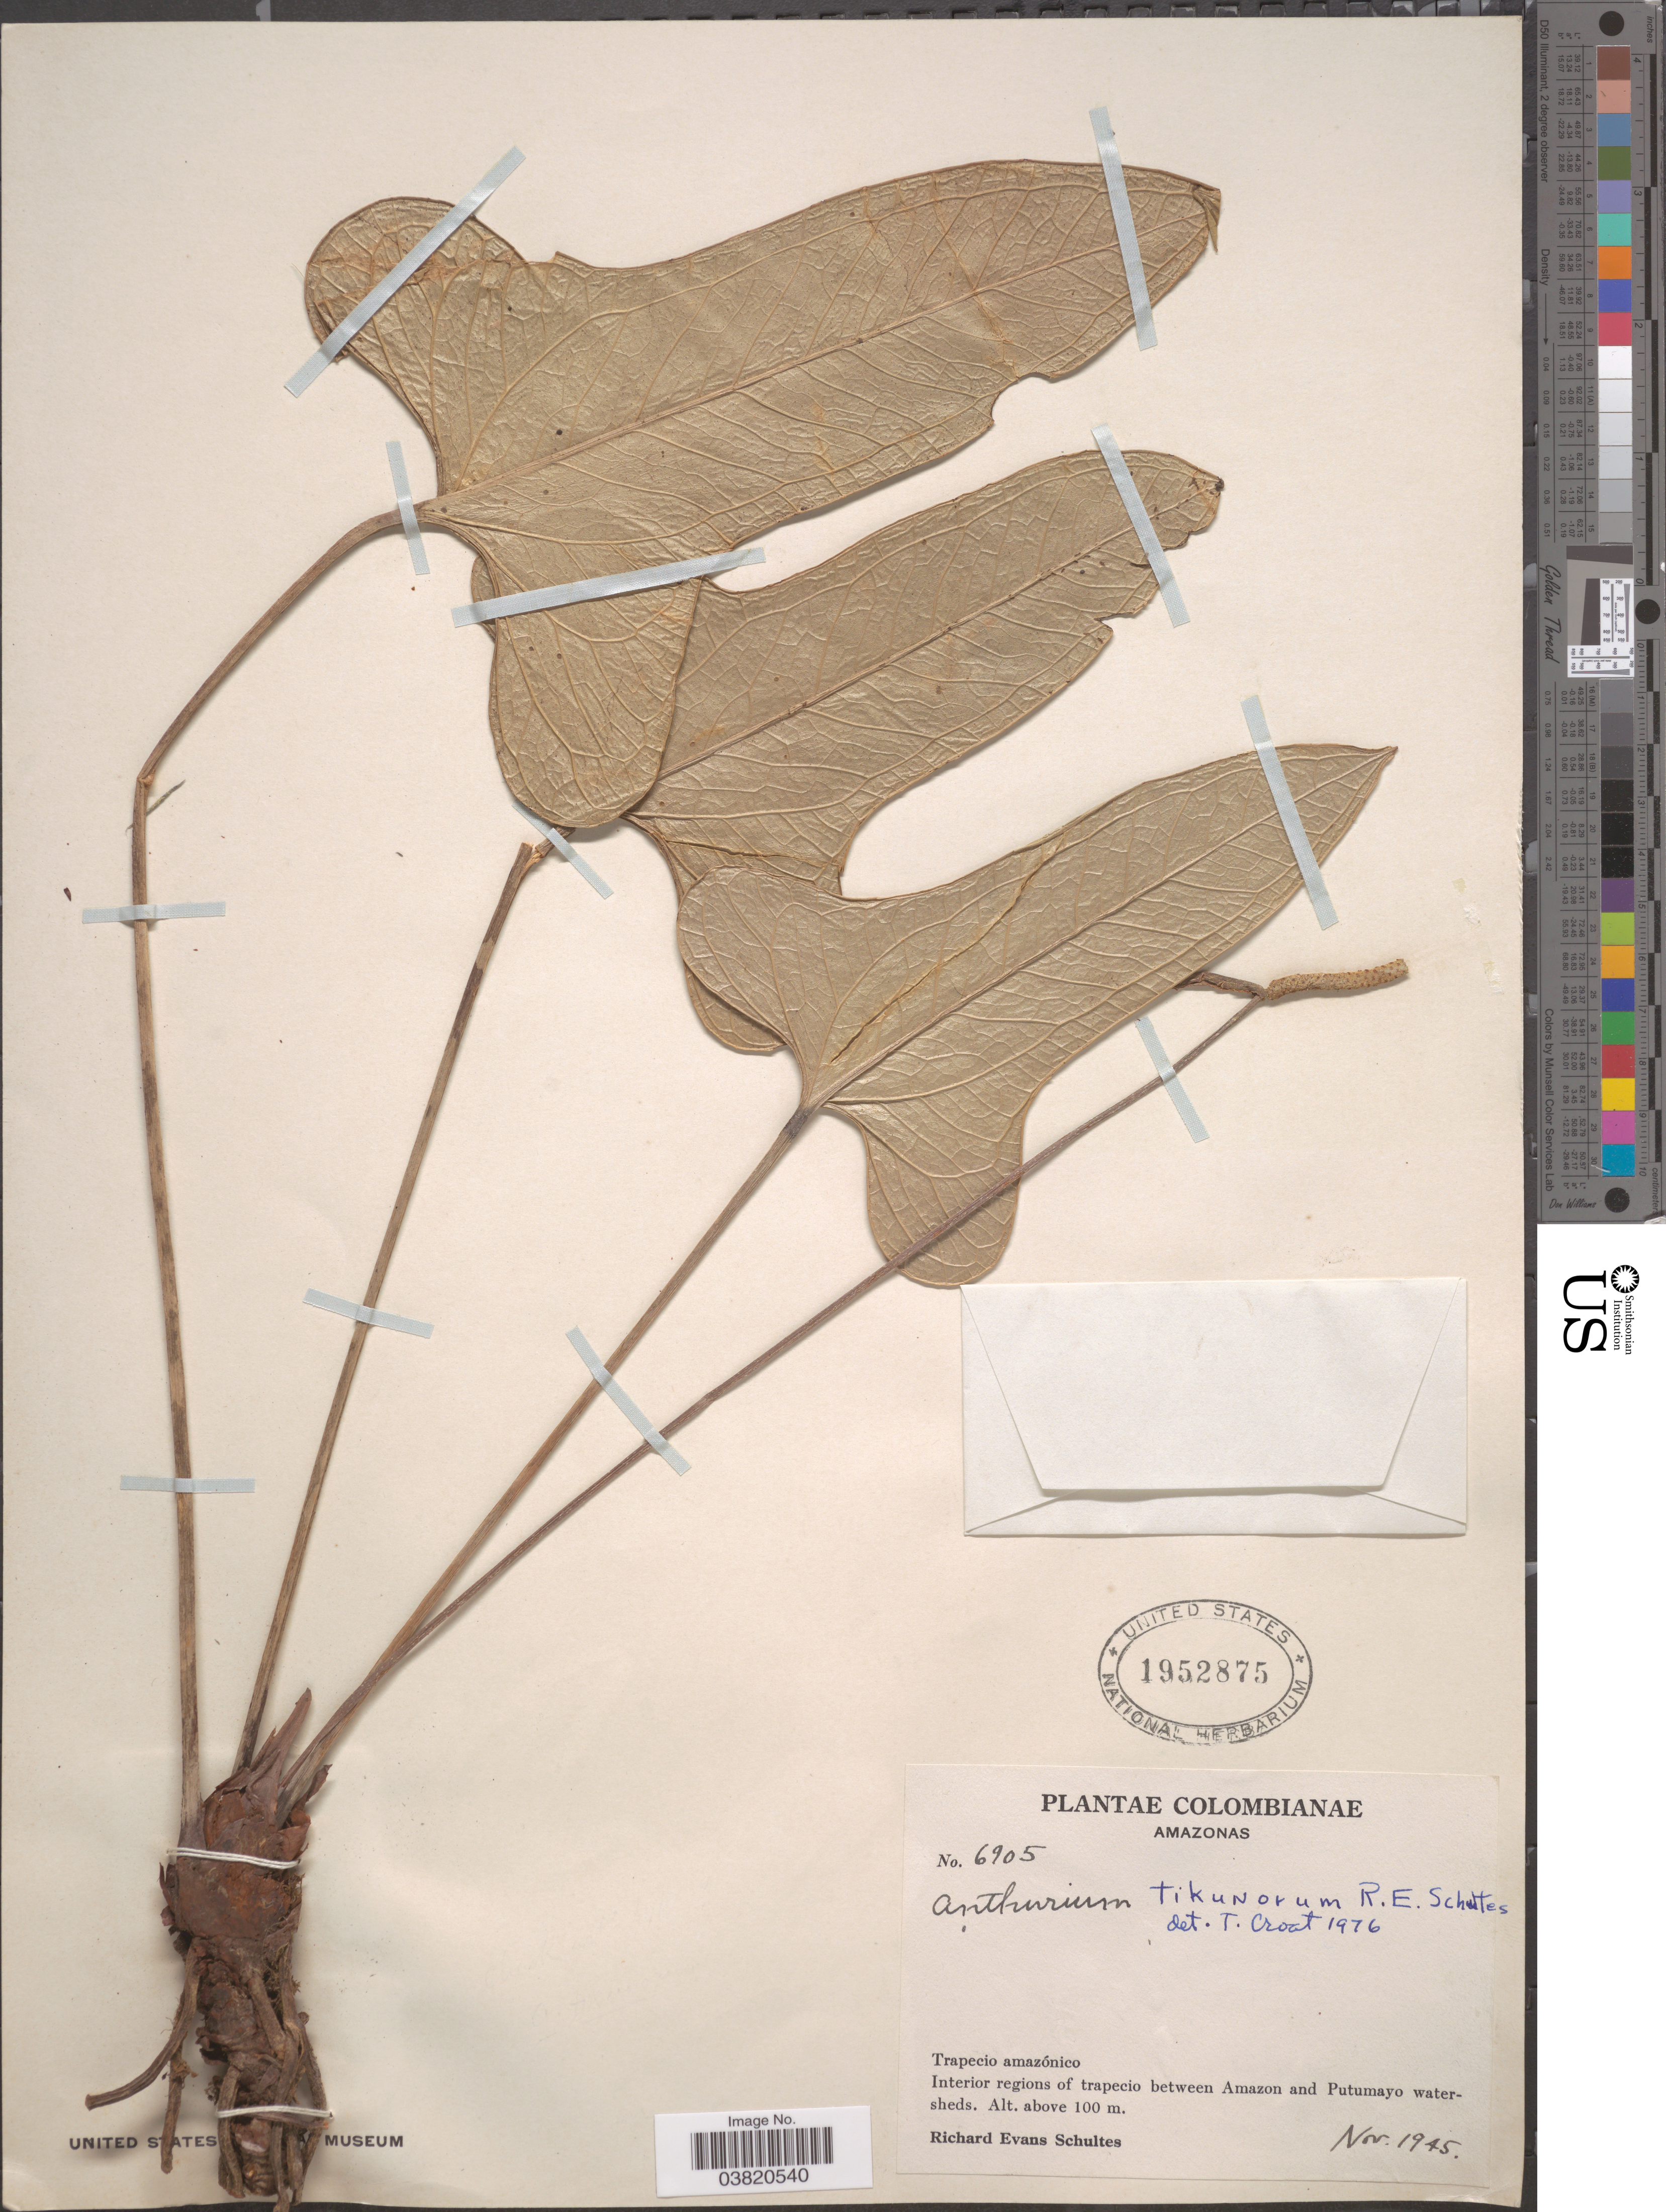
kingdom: Plantae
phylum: Tracheophyta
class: Liliopsida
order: Alismatales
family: Araceae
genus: Anthurium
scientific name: Anthurium tikunorum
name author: R.E. Schult.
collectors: R. E. Schultes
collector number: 6905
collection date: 1945-11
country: Colombia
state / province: Amazônas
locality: Trapecio amazónico. Interior regions of trapecio between Amazon and Putumayo watersheds.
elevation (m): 100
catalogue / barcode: US 1952875